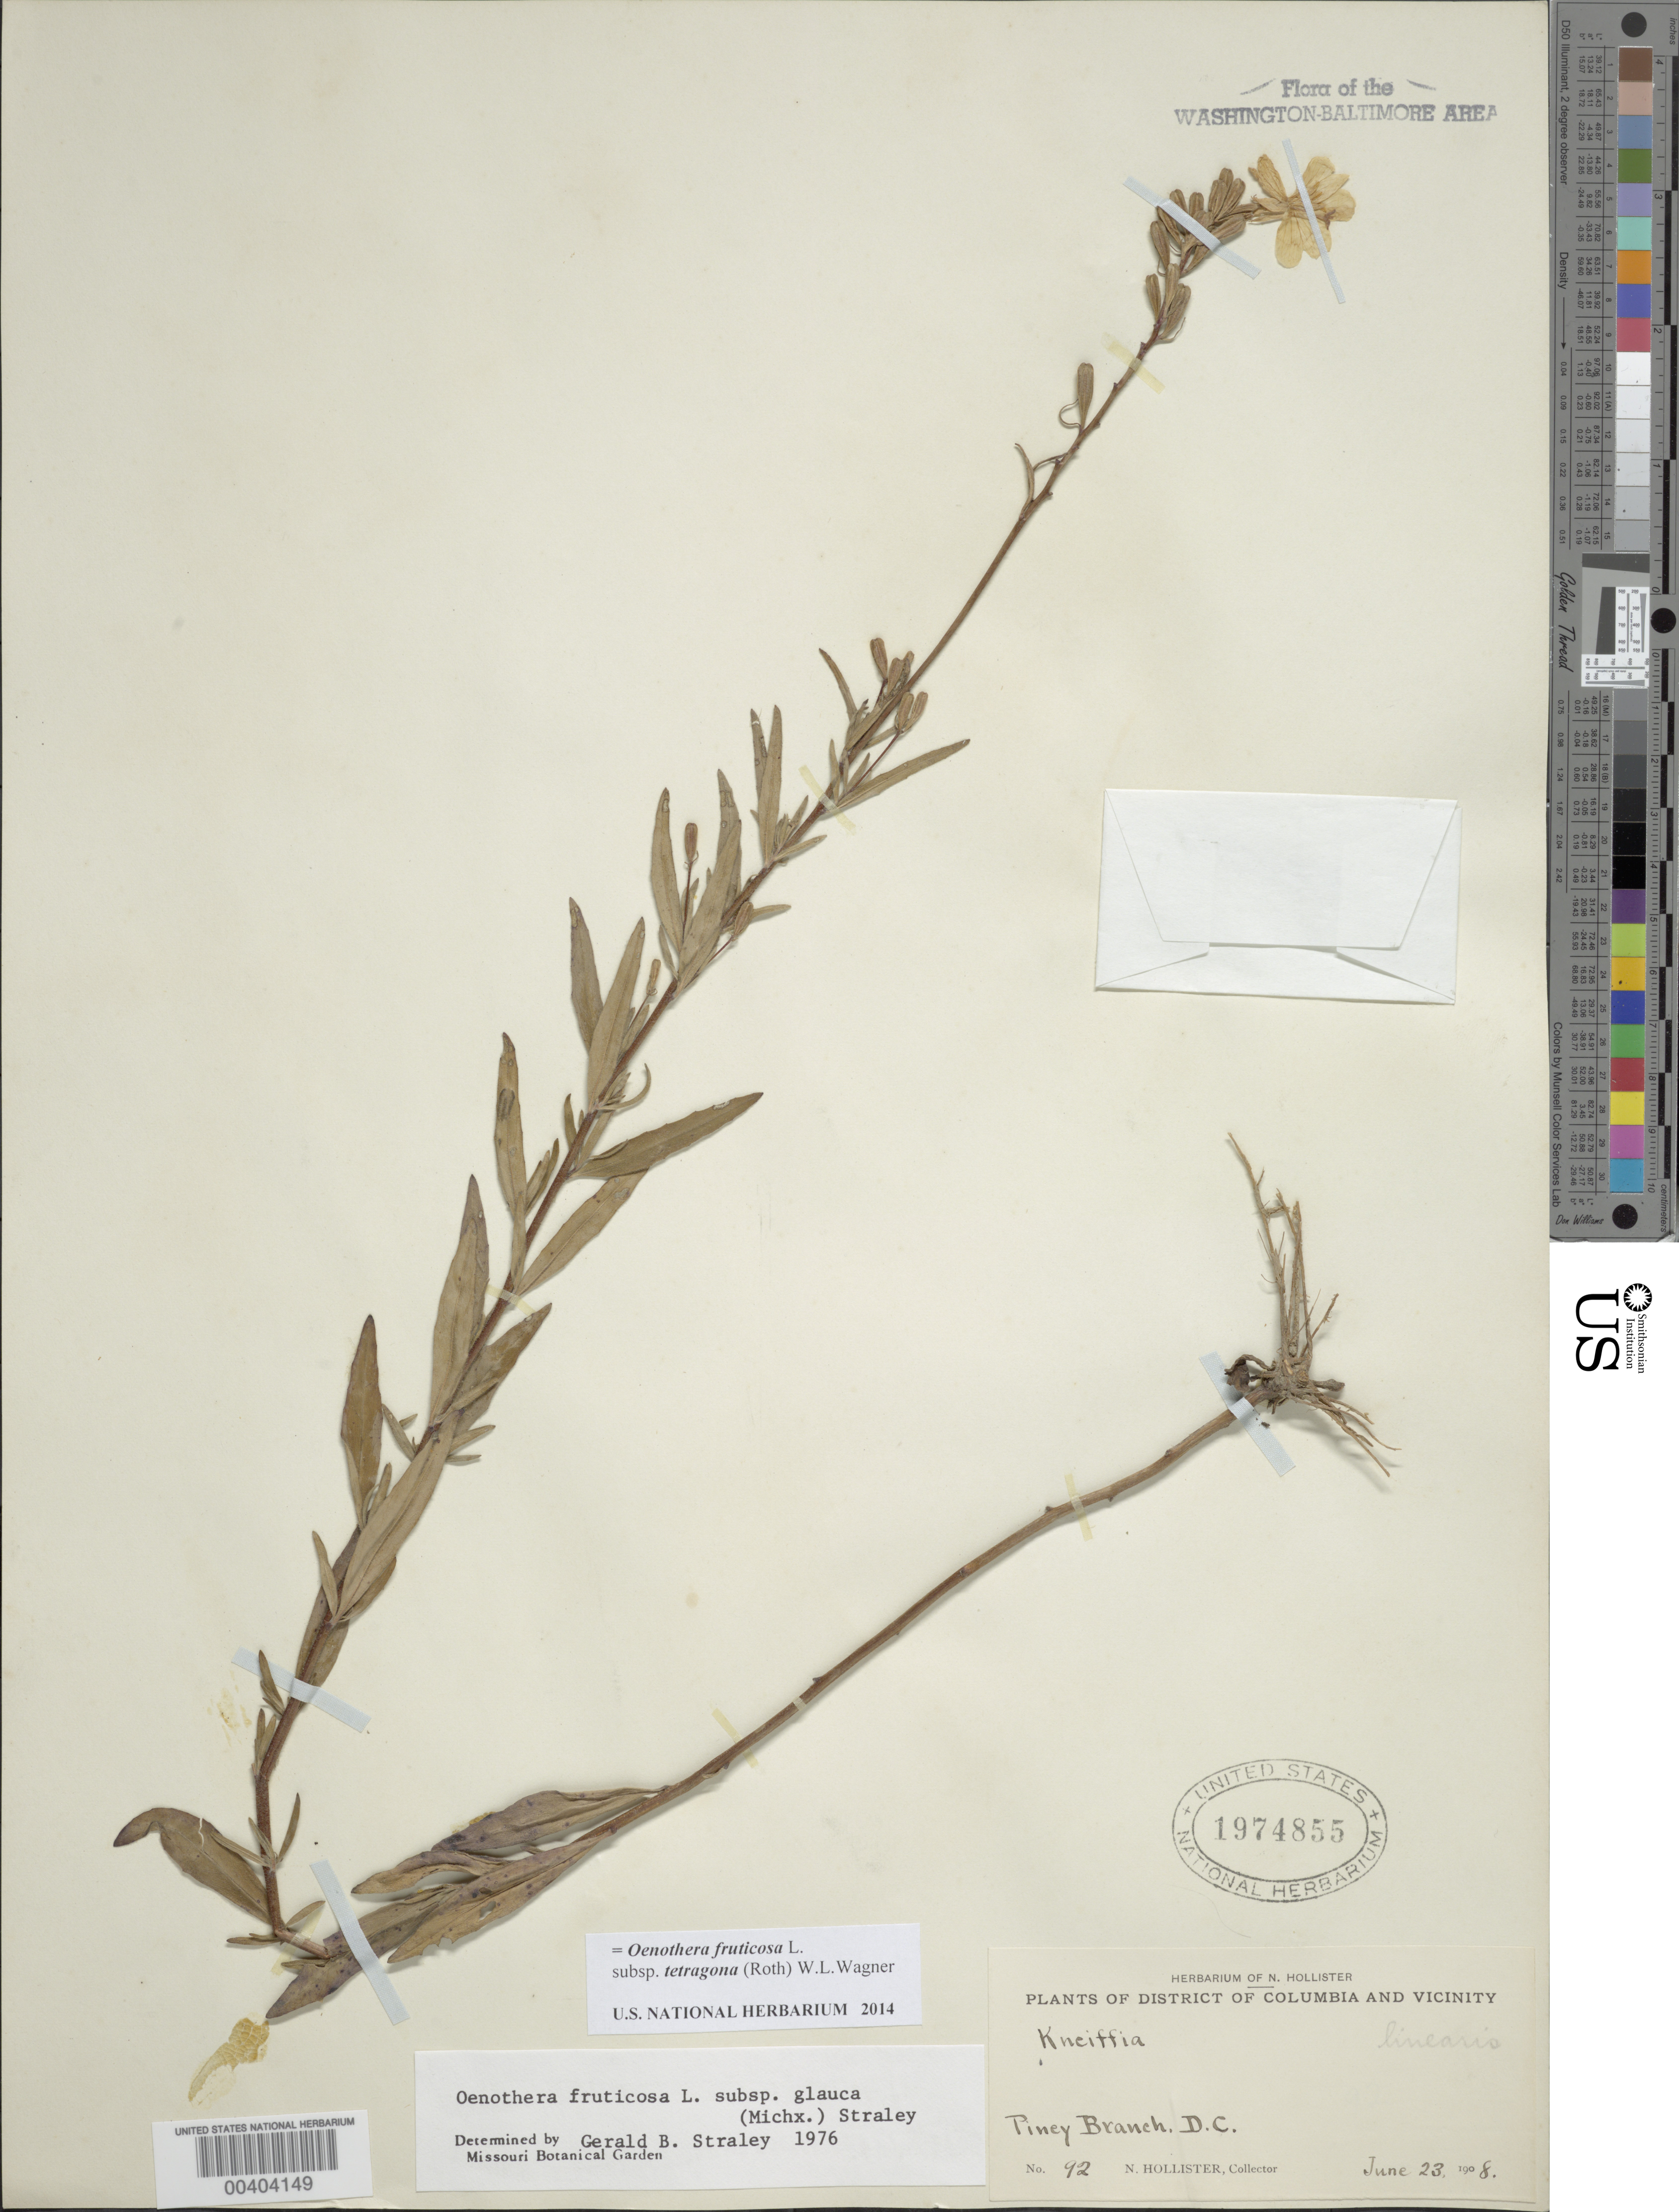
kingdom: Plantae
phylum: Tracheophyta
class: Magnoliopsida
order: Myrtales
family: Onagraceae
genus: Oenothera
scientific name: Oenothera fruticosa subsp. tetragona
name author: (Roth) W.L. Wagner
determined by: Wagner, W. L., (BOT), Smithsonian Institution - National Museum of Natural History (UNITED STATES)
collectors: N. Hollister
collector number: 92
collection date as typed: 23 Jun 1908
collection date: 1908-06-23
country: United States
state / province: District of Columbia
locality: Piney Branch Rock Creek Park and Vicinity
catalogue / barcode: US 1974855